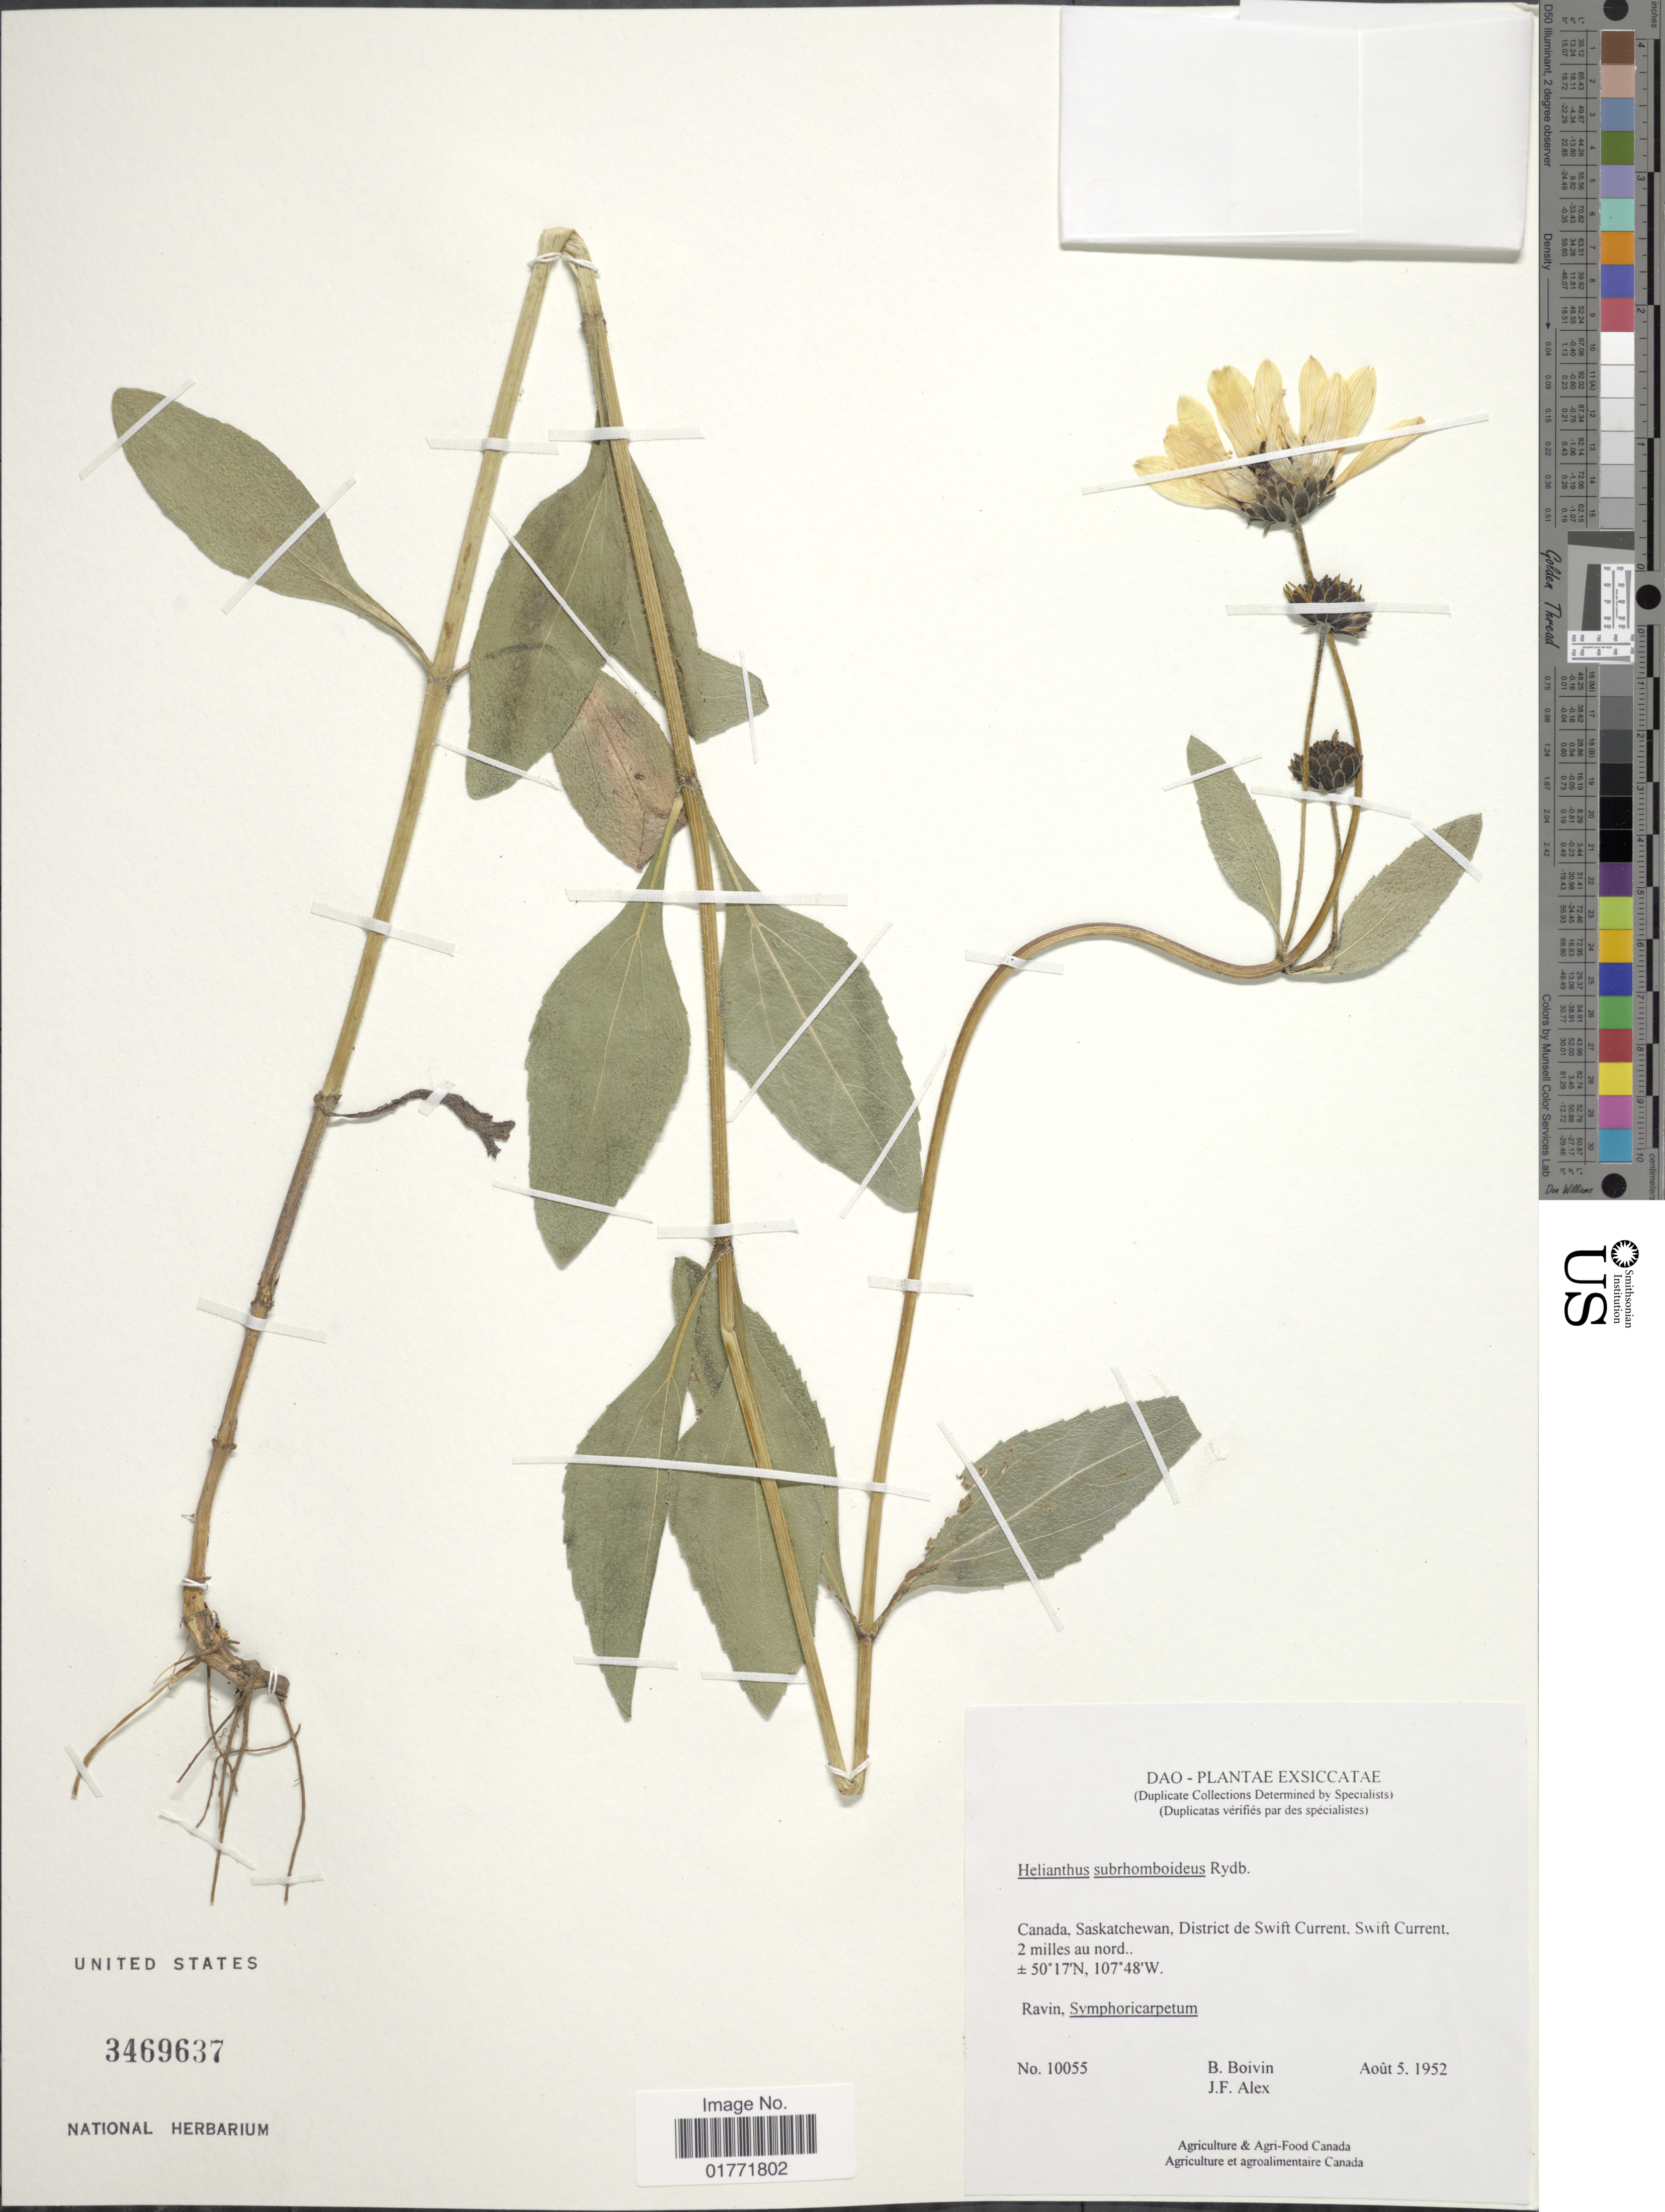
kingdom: Plantae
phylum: Tracheophyta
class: Magnoliopsida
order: Asterales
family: Asteraceae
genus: Helianthus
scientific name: Helianthus subrhomboideus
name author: Rydb.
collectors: J. R. B. Boivin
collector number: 10055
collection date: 1952-08-05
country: Canada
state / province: Saskatchewan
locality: Canada. Saskatchewan, District de Swift Current. Swift Current 2 miles au nord.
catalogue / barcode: US 3469637